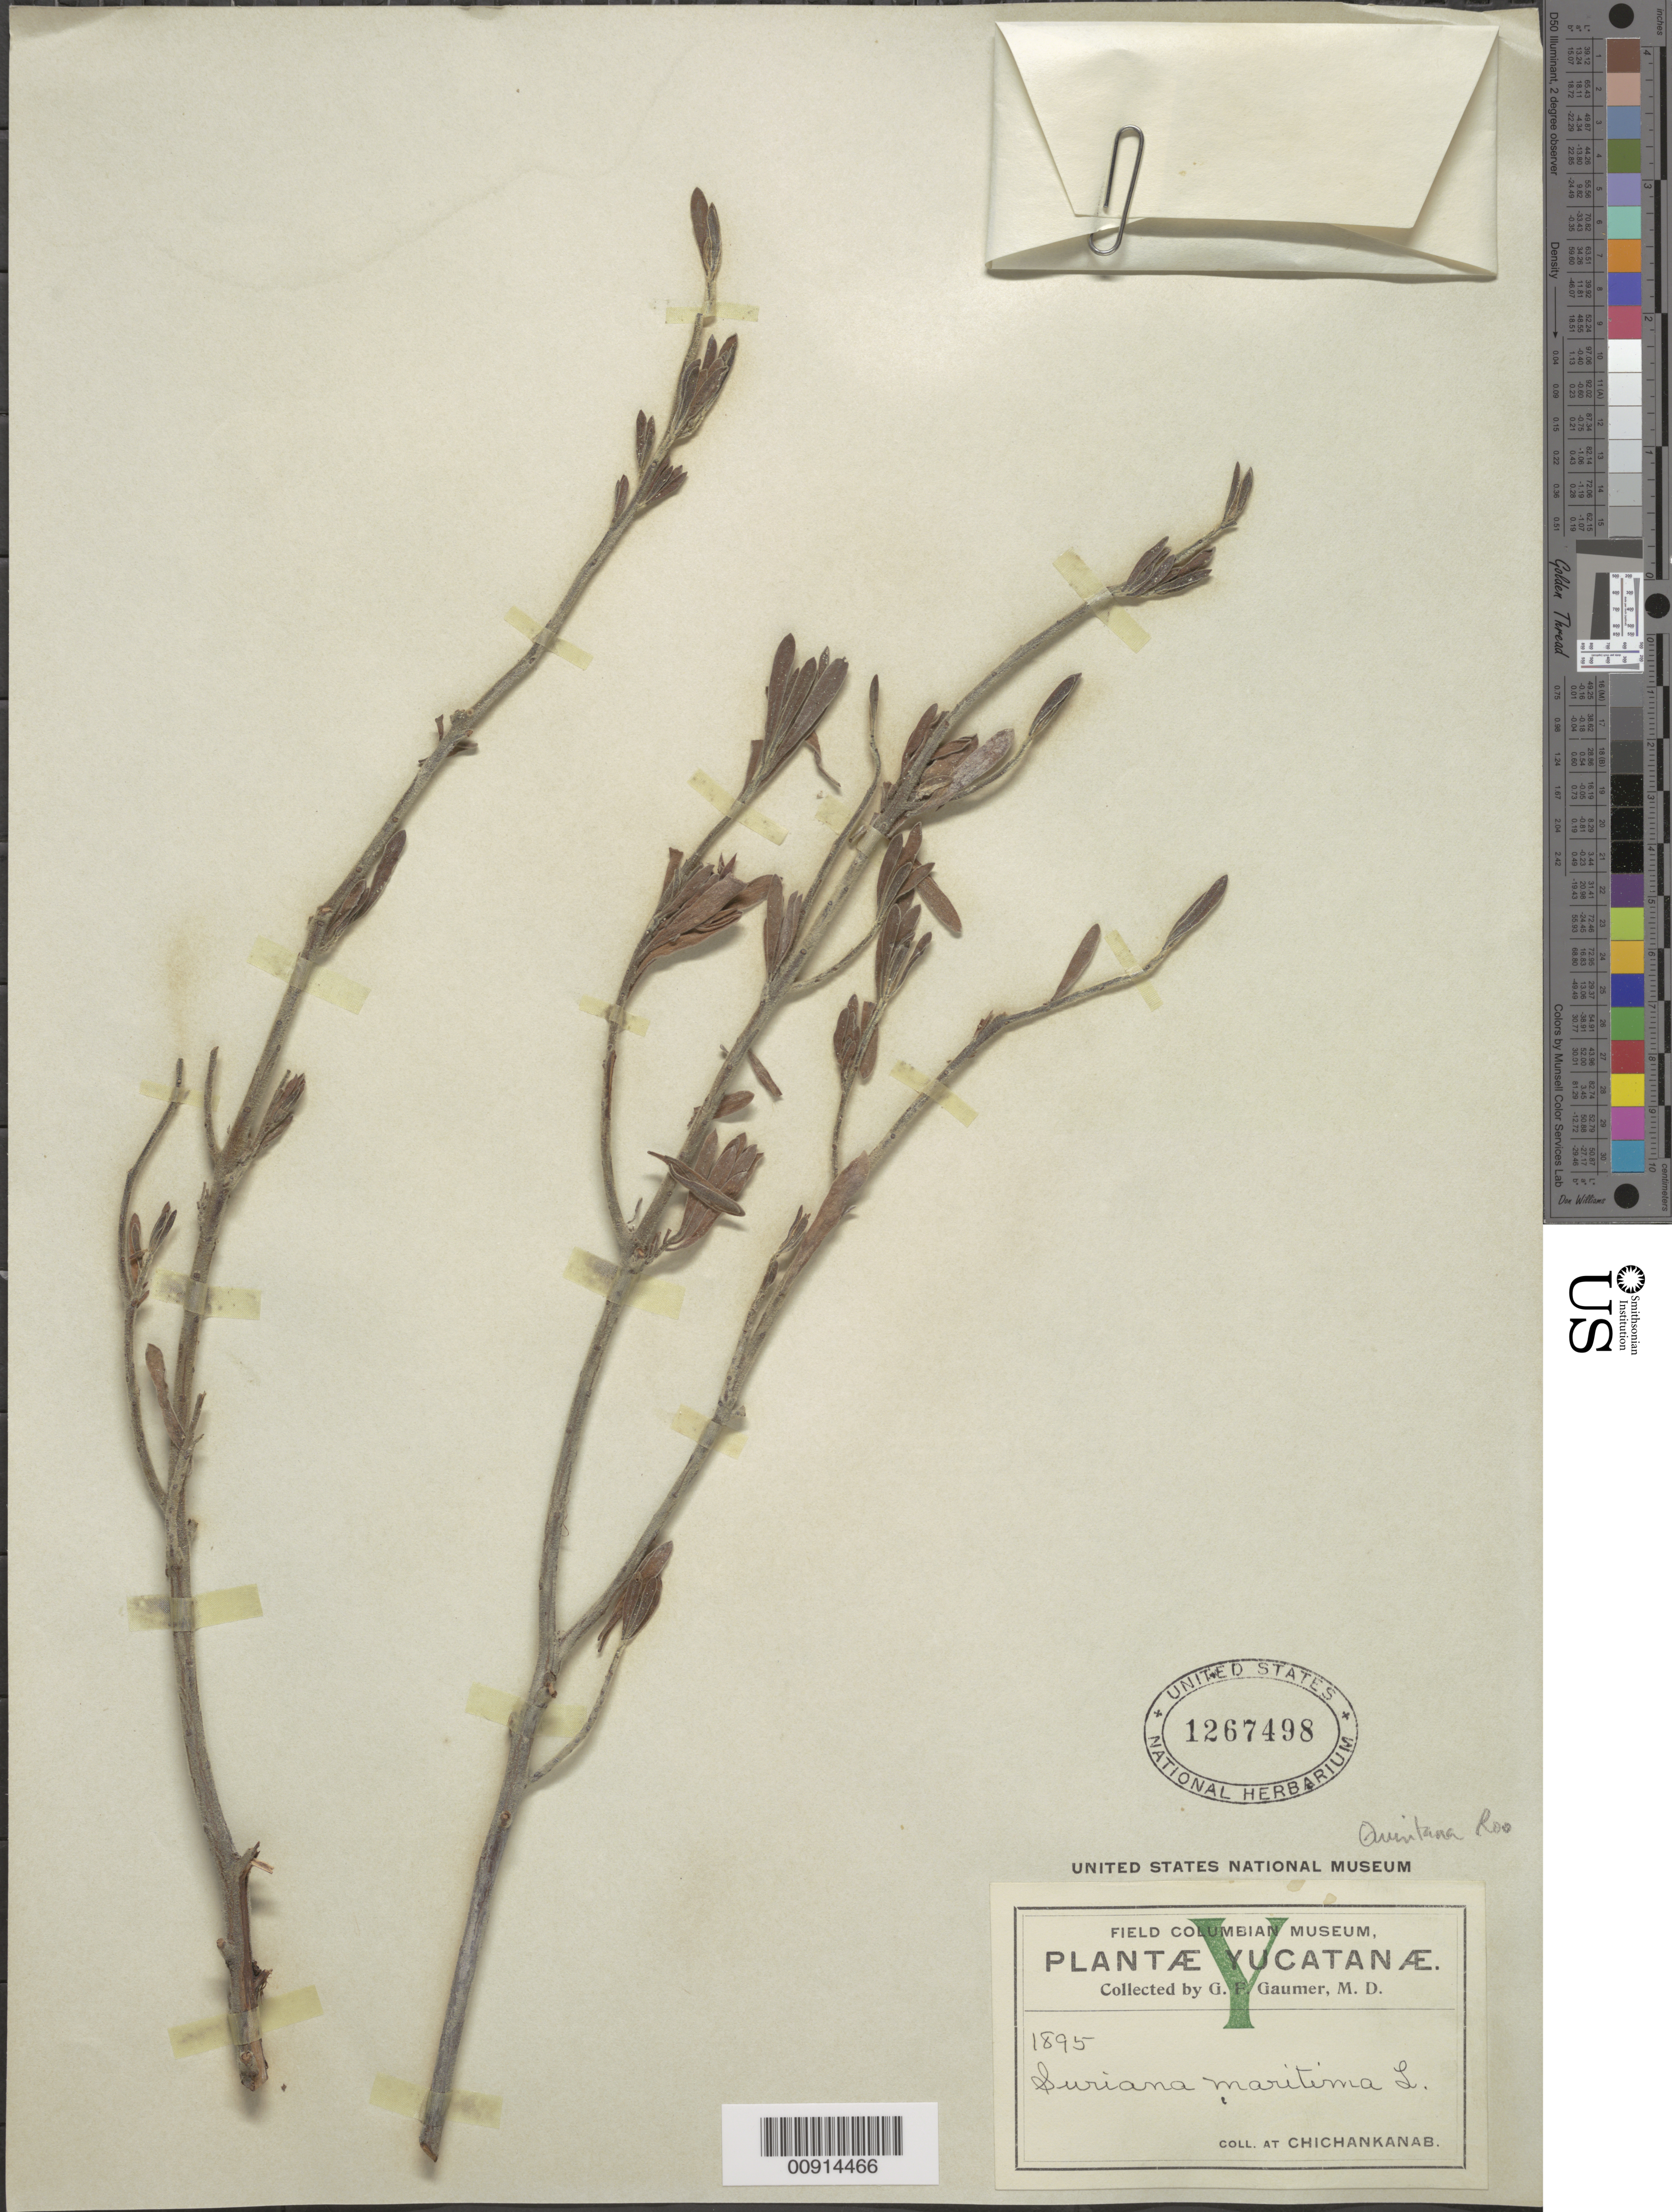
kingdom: Plantae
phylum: Tracheophyta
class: Magnoliopsida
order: Fabales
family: Surianaceae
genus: Suriana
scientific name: Suriana maritima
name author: L.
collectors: G. F. Gaumer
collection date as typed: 1895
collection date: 1895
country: Mexico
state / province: Quintana Roo / Yucatán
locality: Chichankanab.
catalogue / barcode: US 1267498